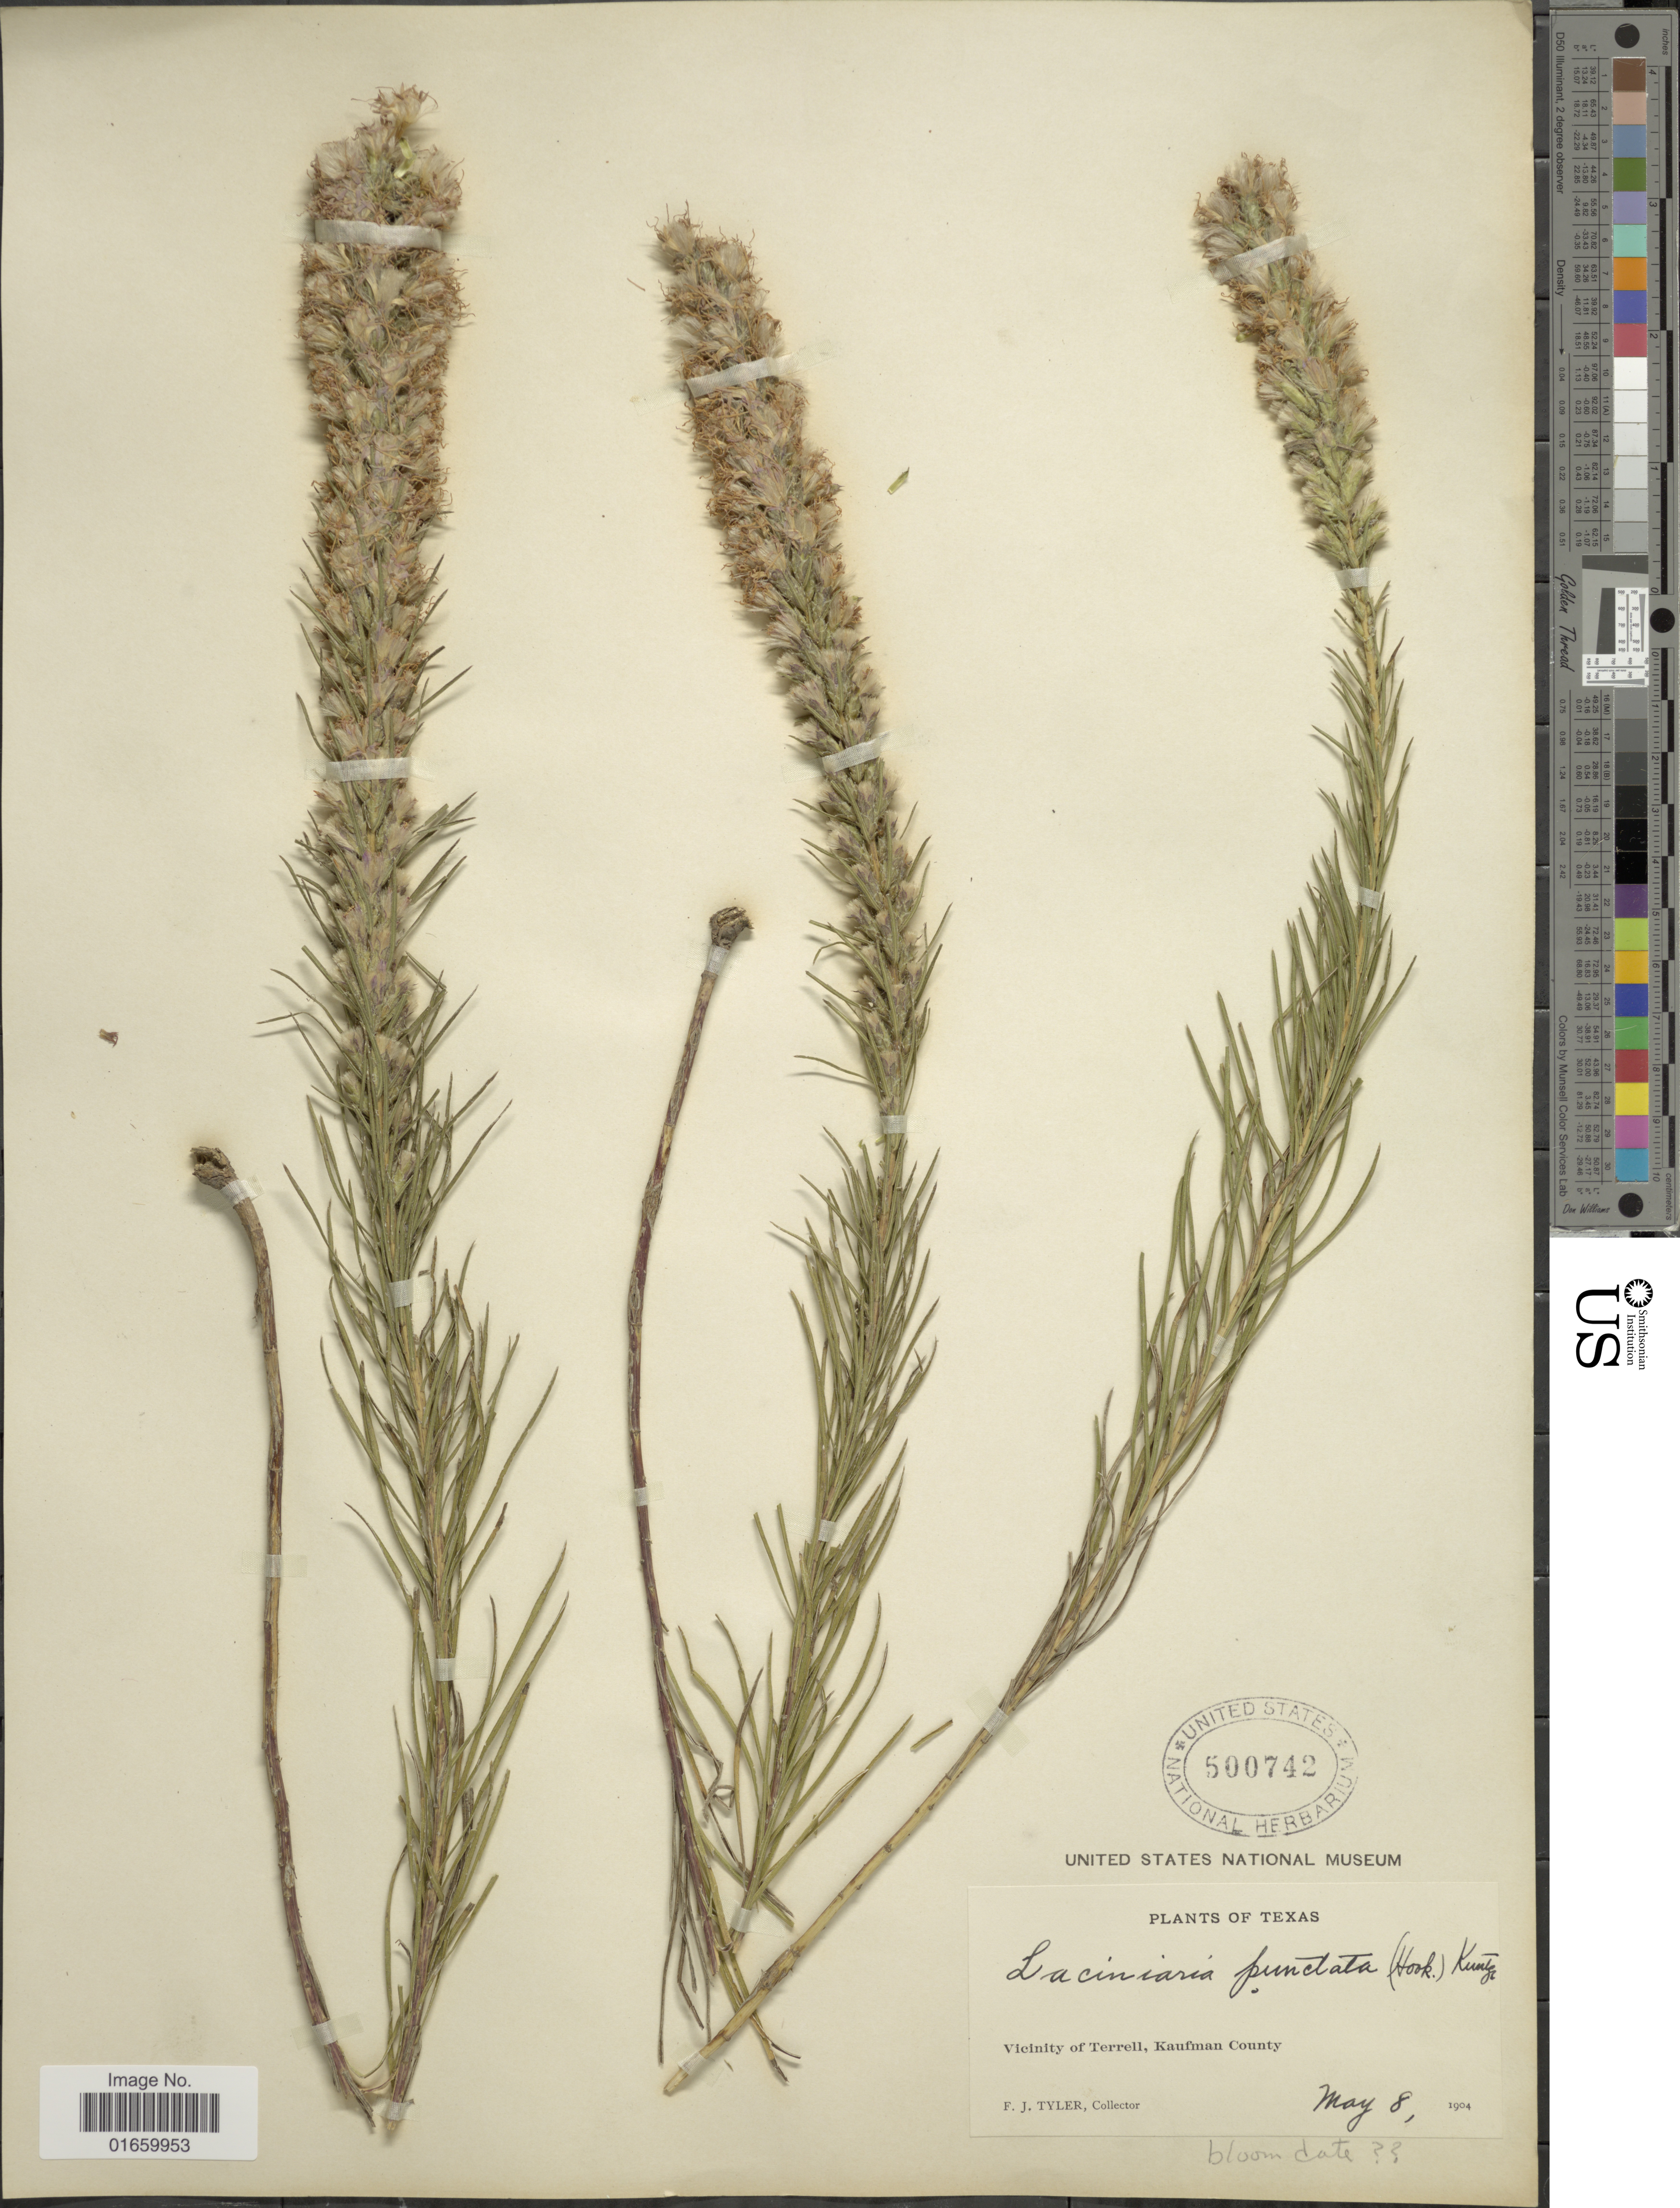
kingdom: Plantae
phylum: Tracheophyta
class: Magnoliopsida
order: Asterales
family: Asteraceae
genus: Liatris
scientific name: Liatris sp.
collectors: F. Tyler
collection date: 1904-05-08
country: United States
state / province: Texas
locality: Vicinity of Terrell, Kaufman County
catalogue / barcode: US 500742